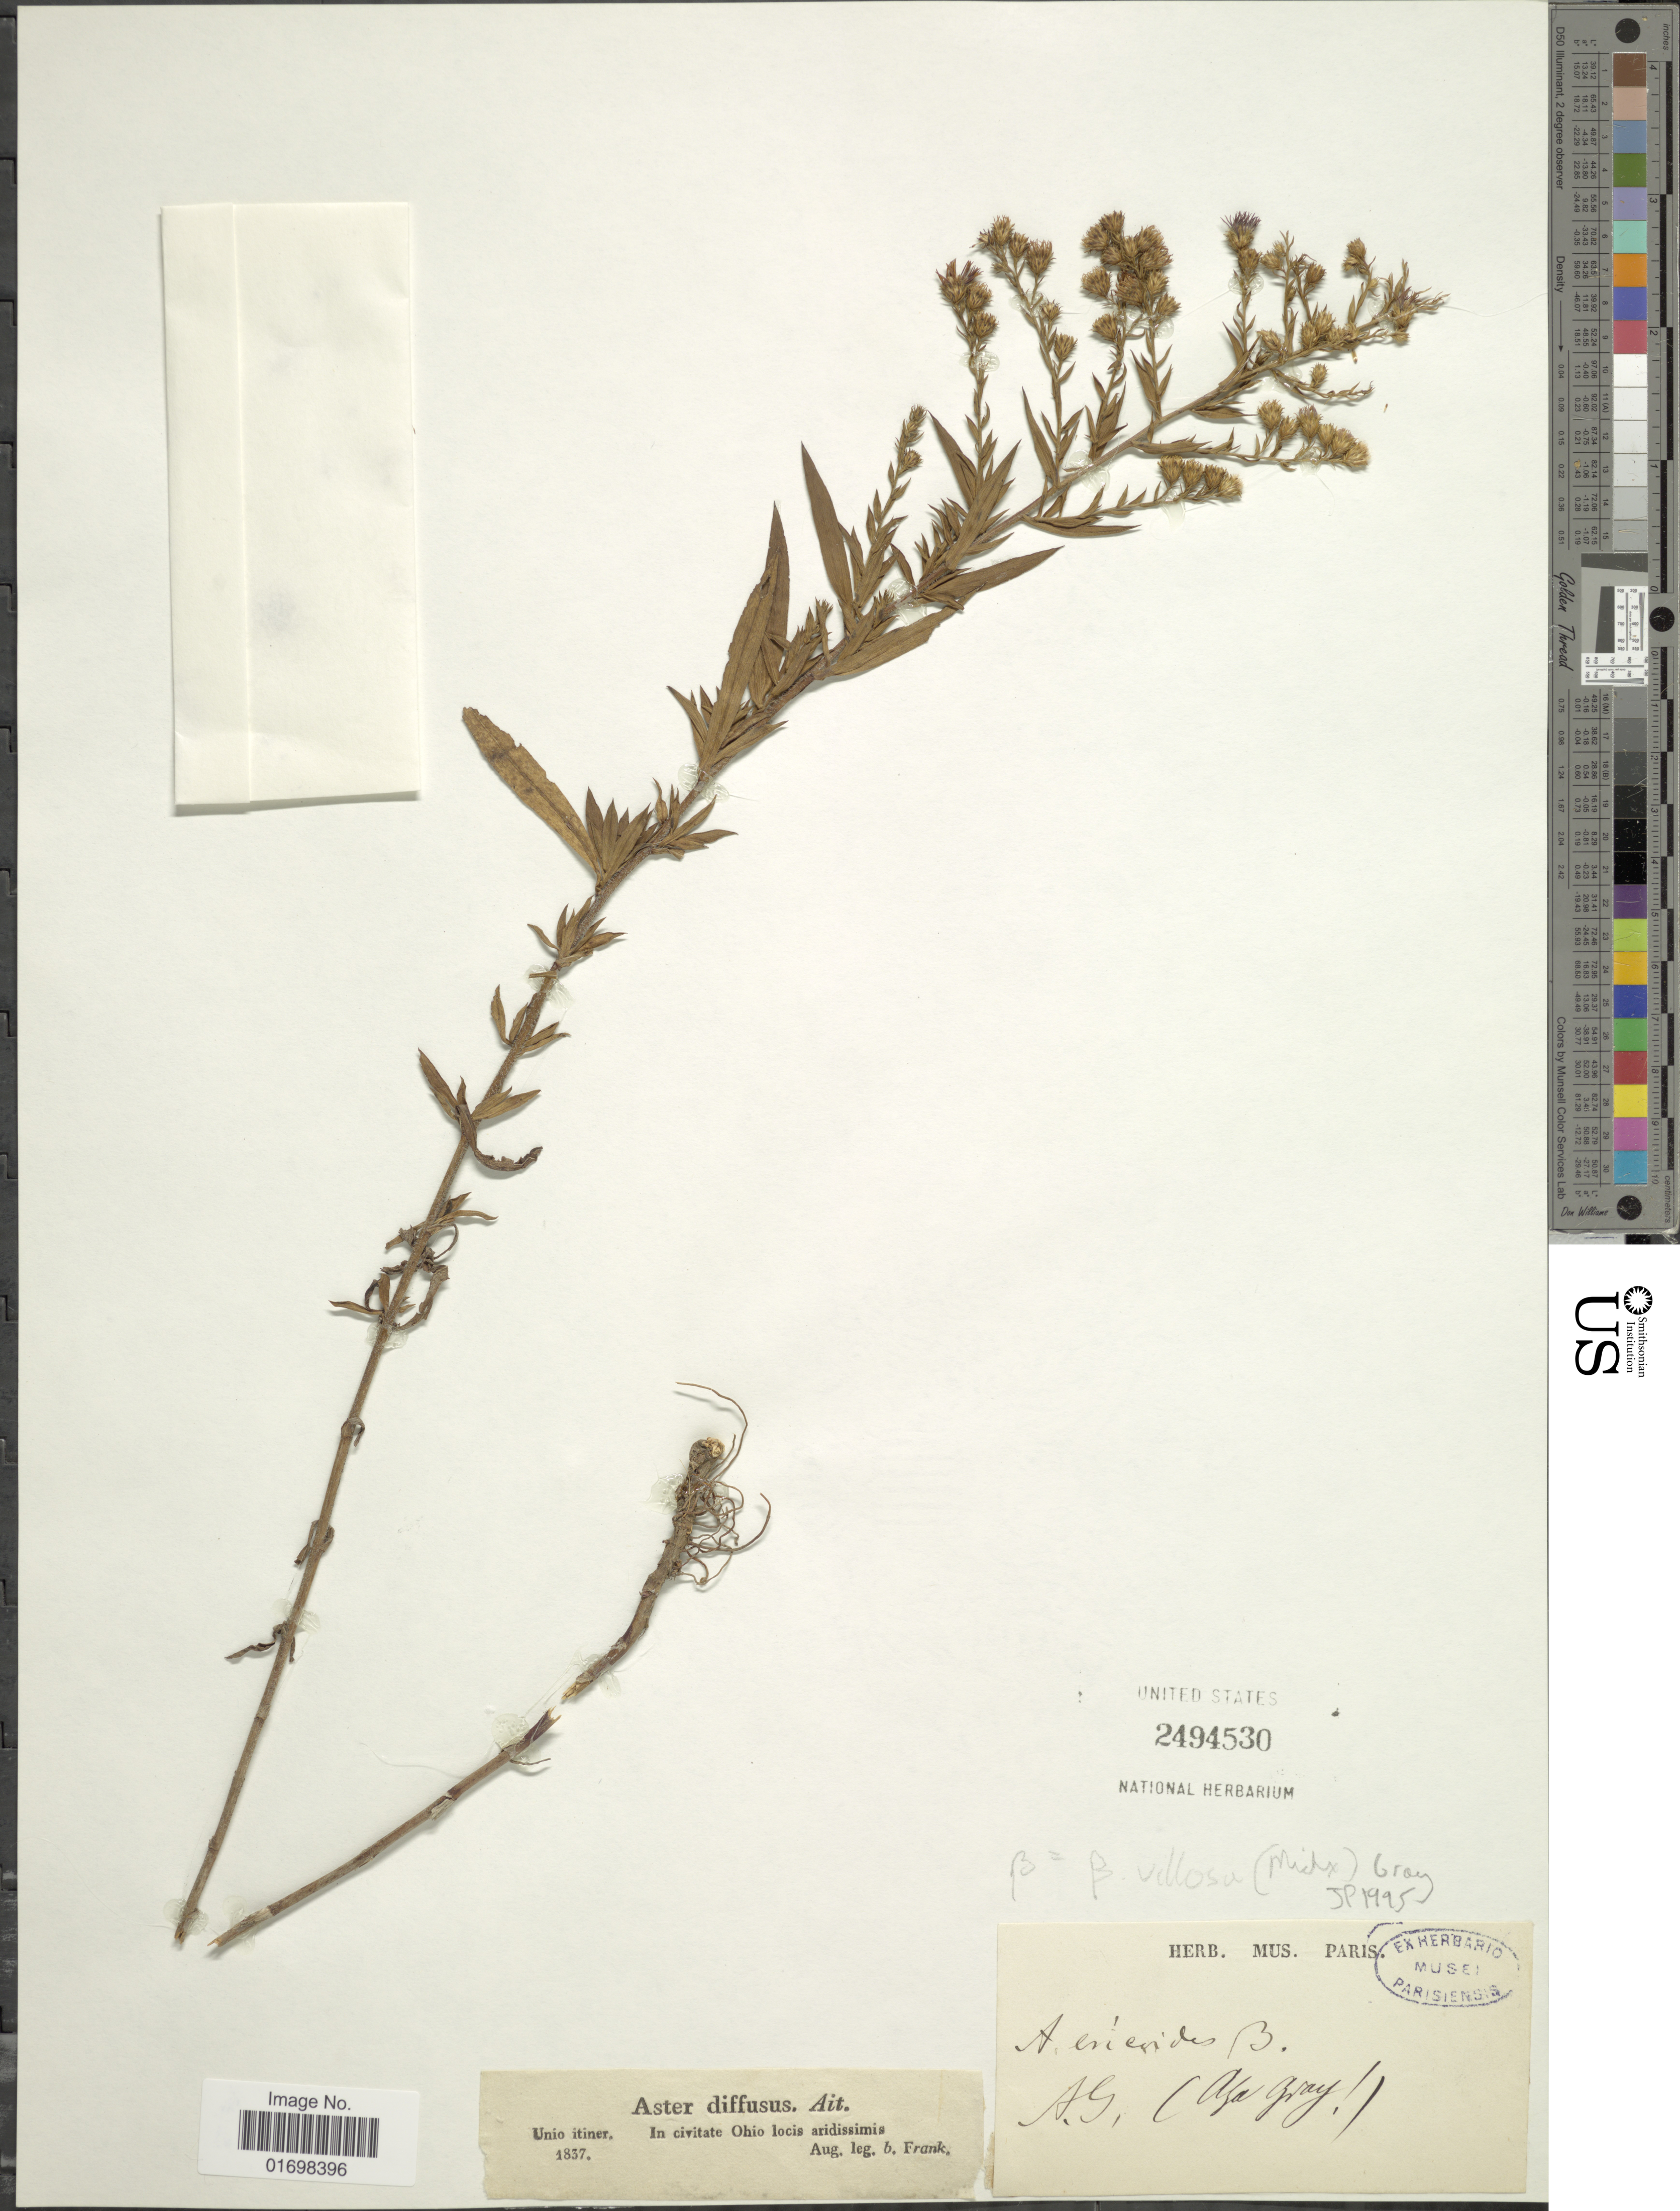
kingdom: Plantae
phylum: Tracheophyta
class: Magnoliopsida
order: Asterales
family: Asteraceae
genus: Symphyotrichum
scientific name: Symphyotrichum lateriflorum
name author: (L.) Á. Löve & D. Löve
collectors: -. Frank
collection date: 1837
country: United States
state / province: Ohio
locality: In civitate Ohio locis aridissimis.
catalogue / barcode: US 2494530